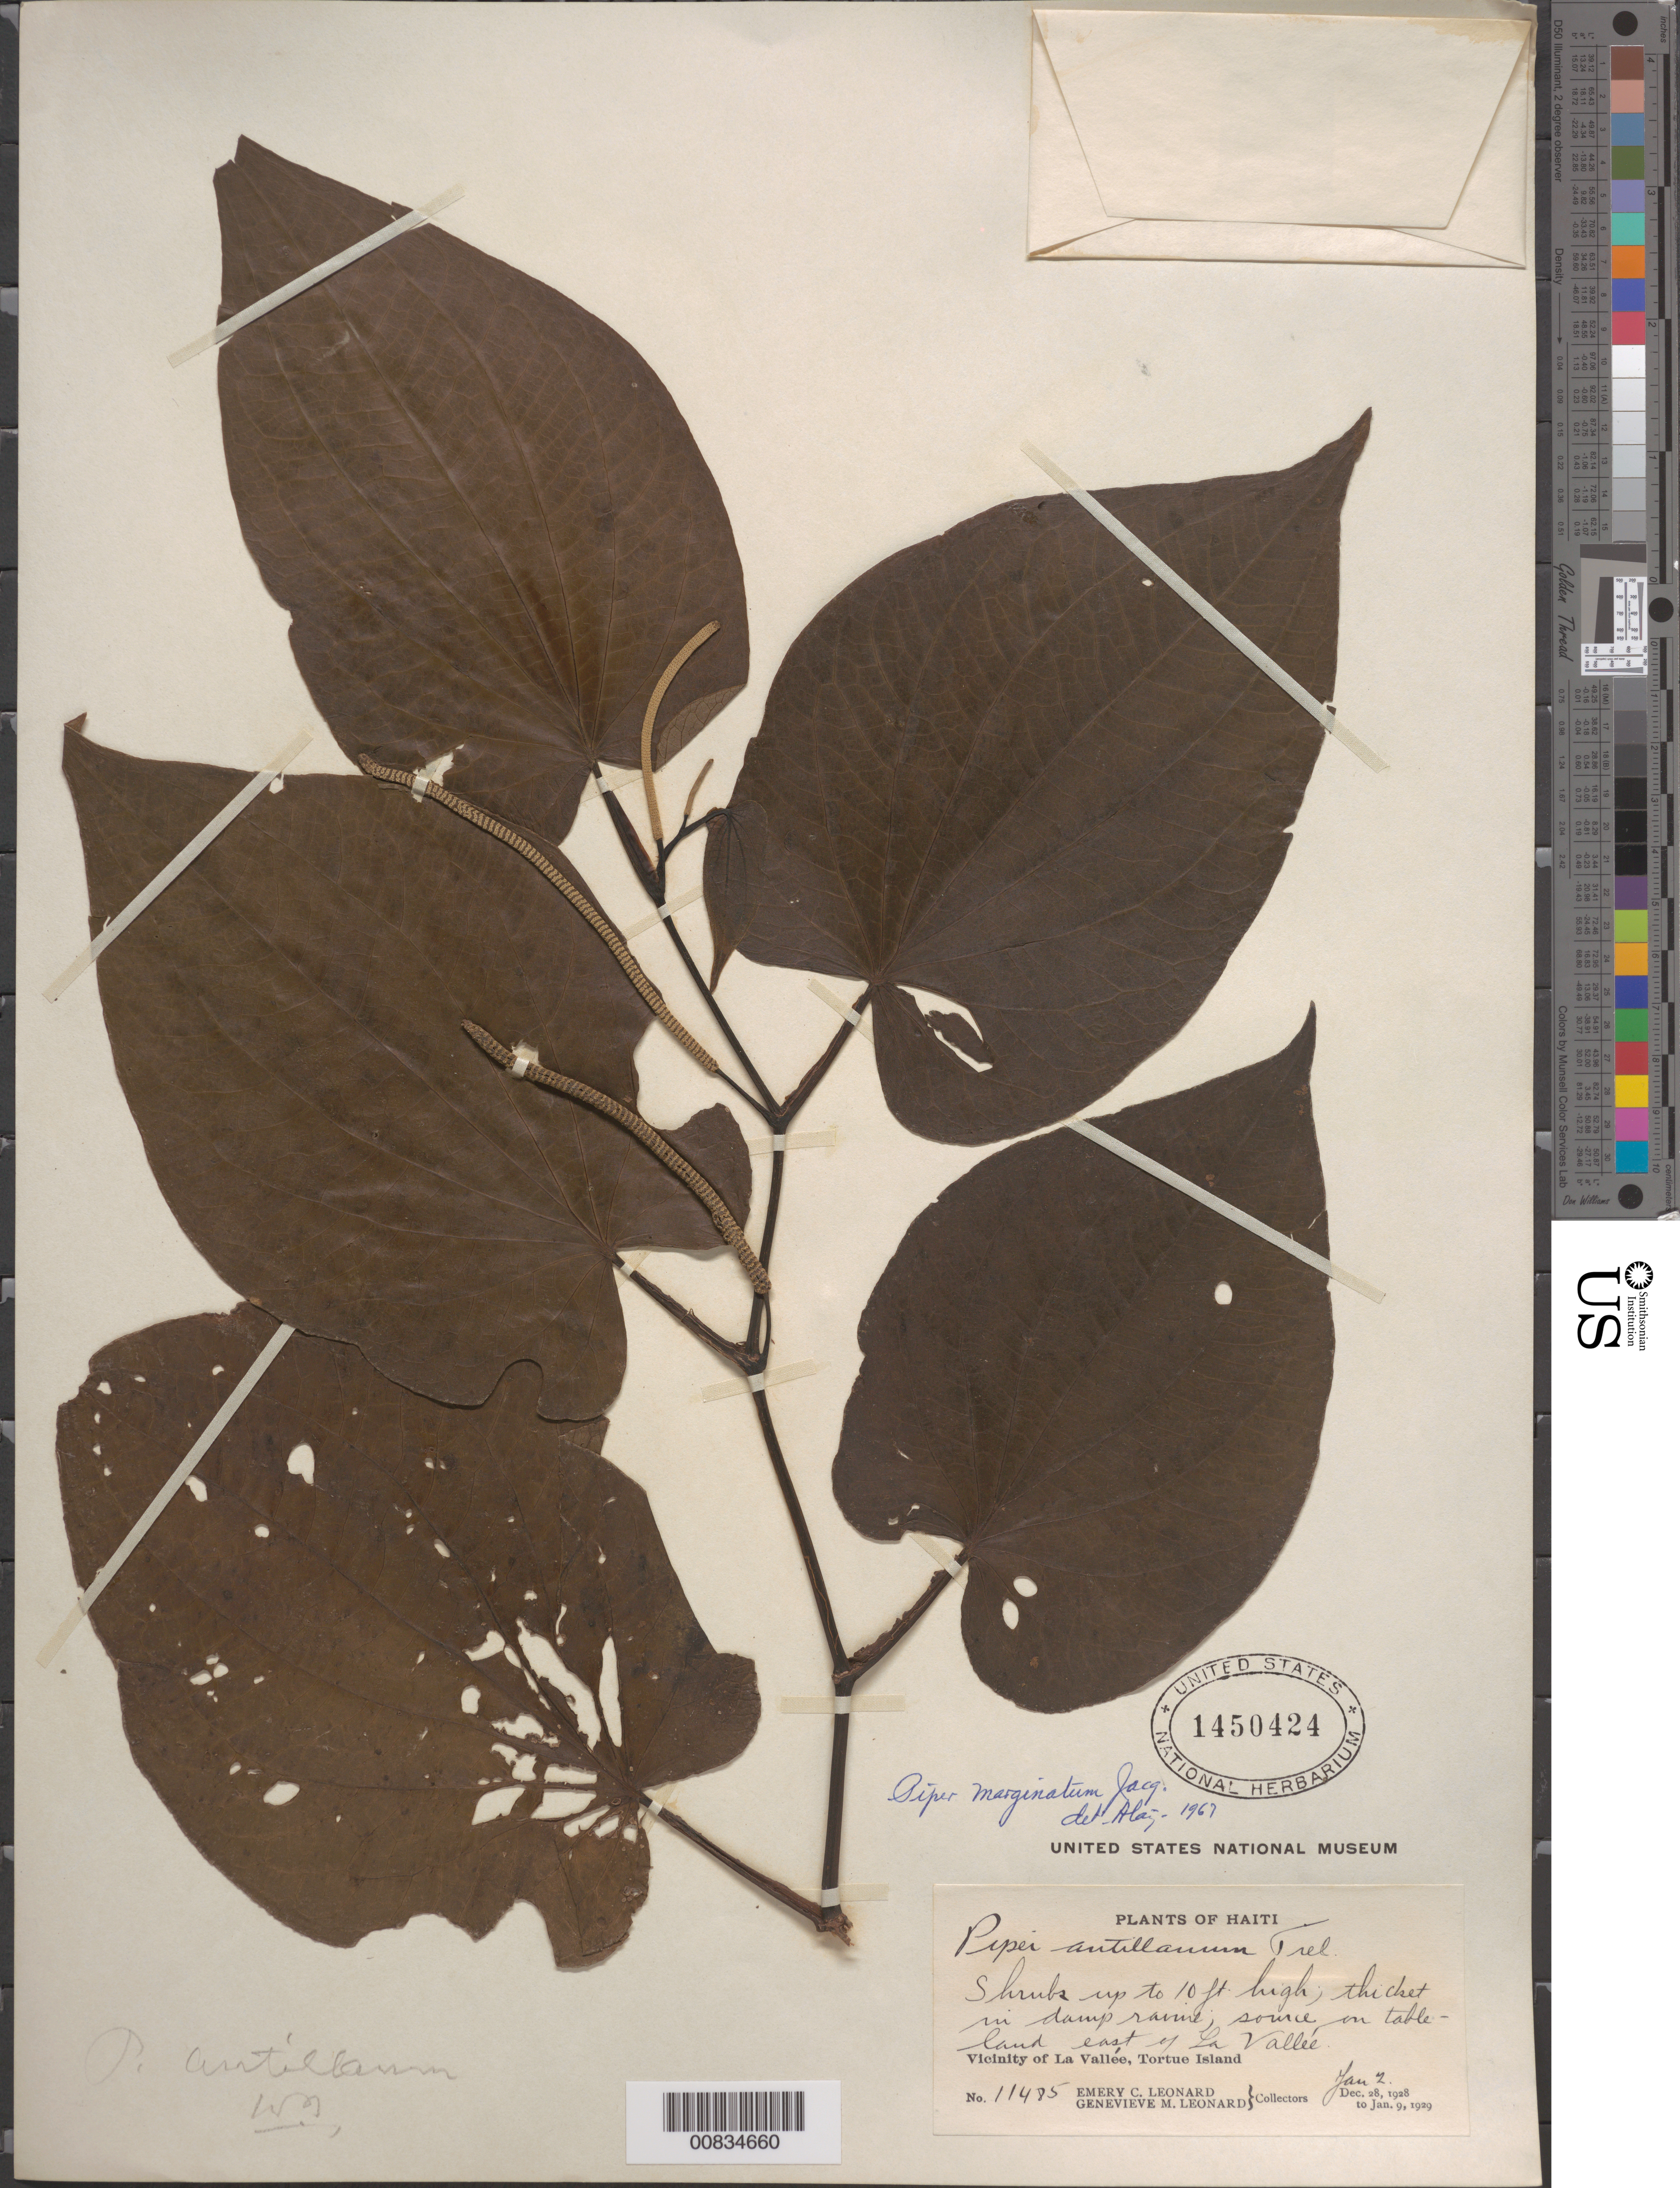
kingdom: Plantae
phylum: Tracheophyta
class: Magnoliopsida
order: Piperales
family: Piperaceae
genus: Piper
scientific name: Piper marginatum var. domatiiferum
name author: Trel.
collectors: E. C. Leonard & G. M. Leonard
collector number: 11485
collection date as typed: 02 Jan 1929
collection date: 1929-01-02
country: Haiti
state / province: Nord-Óuest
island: Île de la Tortue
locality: Vicinity of La Vallée, Tortue Island. Source on table-land east of La Vallée.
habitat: Thicket in damp ravine.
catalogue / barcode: US 1450424